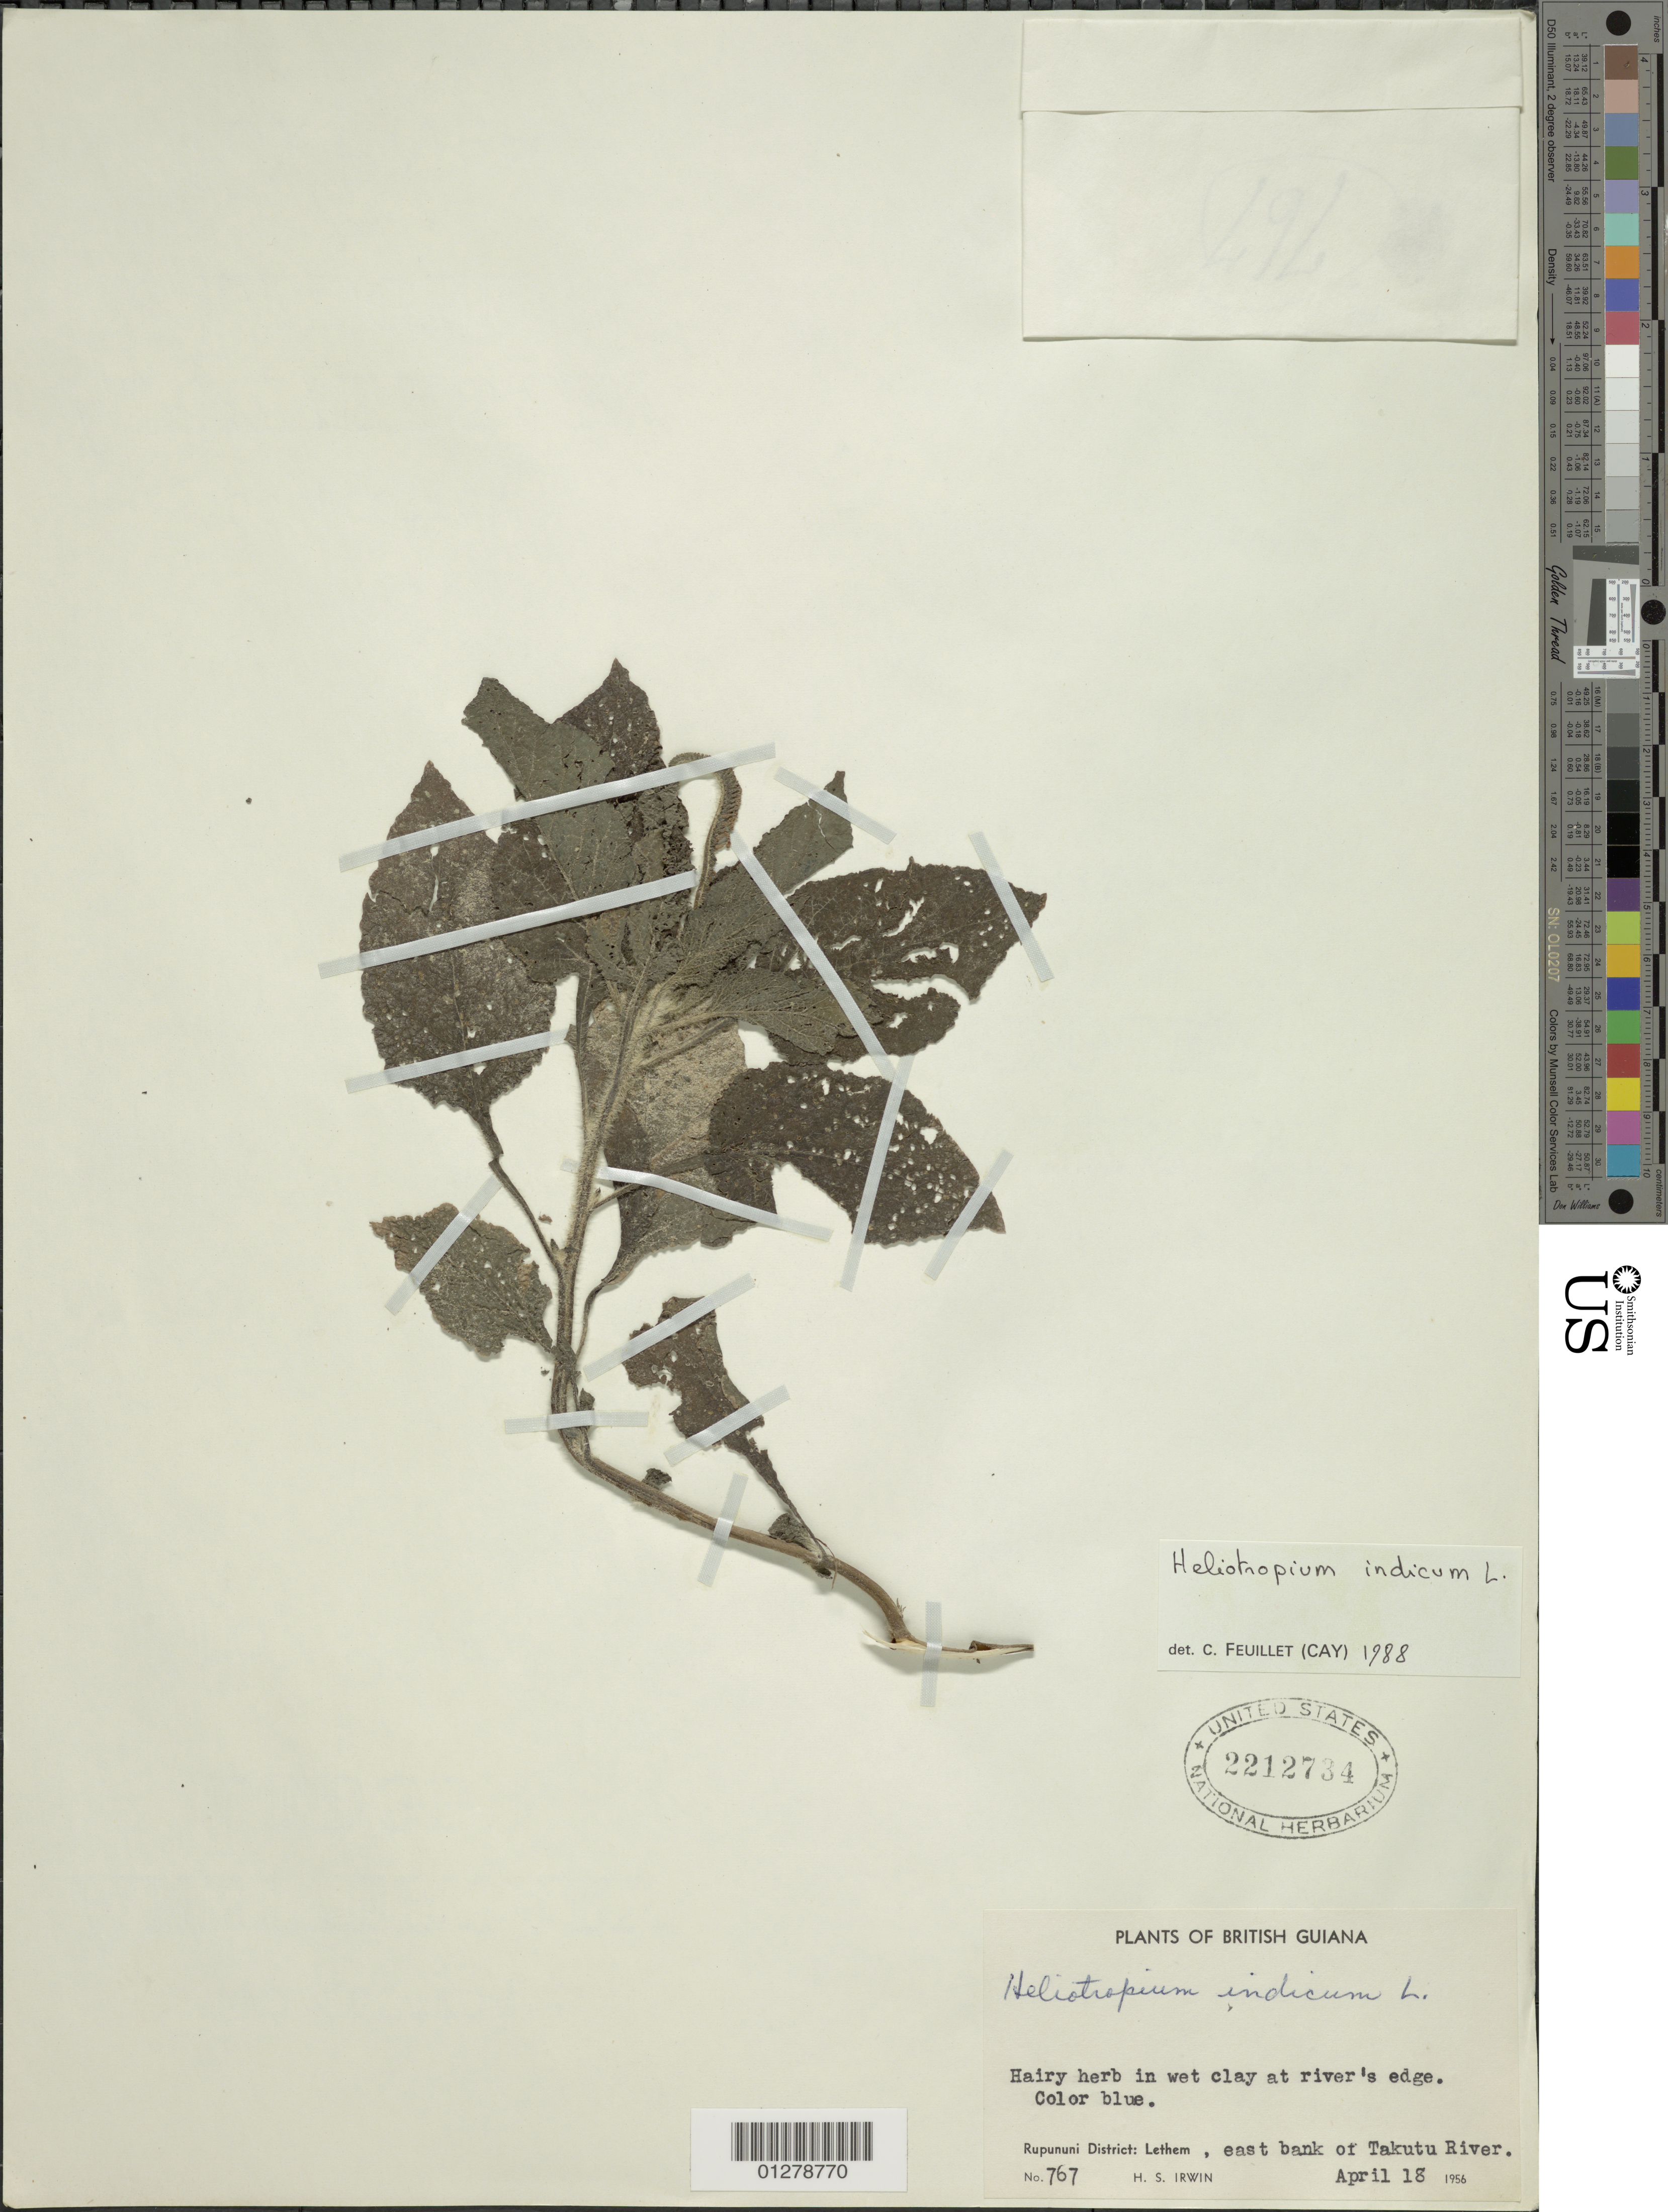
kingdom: Plantae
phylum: Tracheophyta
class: Magnoliopsida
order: Boraginales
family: Heliotropiaceae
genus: Heliotropium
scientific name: Heliotropium indicum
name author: L.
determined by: Feuillet, C.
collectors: H. Irwin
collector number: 767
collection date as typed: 18-Apr-56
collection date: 1956-04-18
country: Guyana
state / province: U. Takutu-U. Essequibo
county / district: Rupununi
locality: Lethem, E bank of Takutu R., Rupununi Dist.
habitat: in wet clay at river's edge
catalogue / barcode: US 2212734